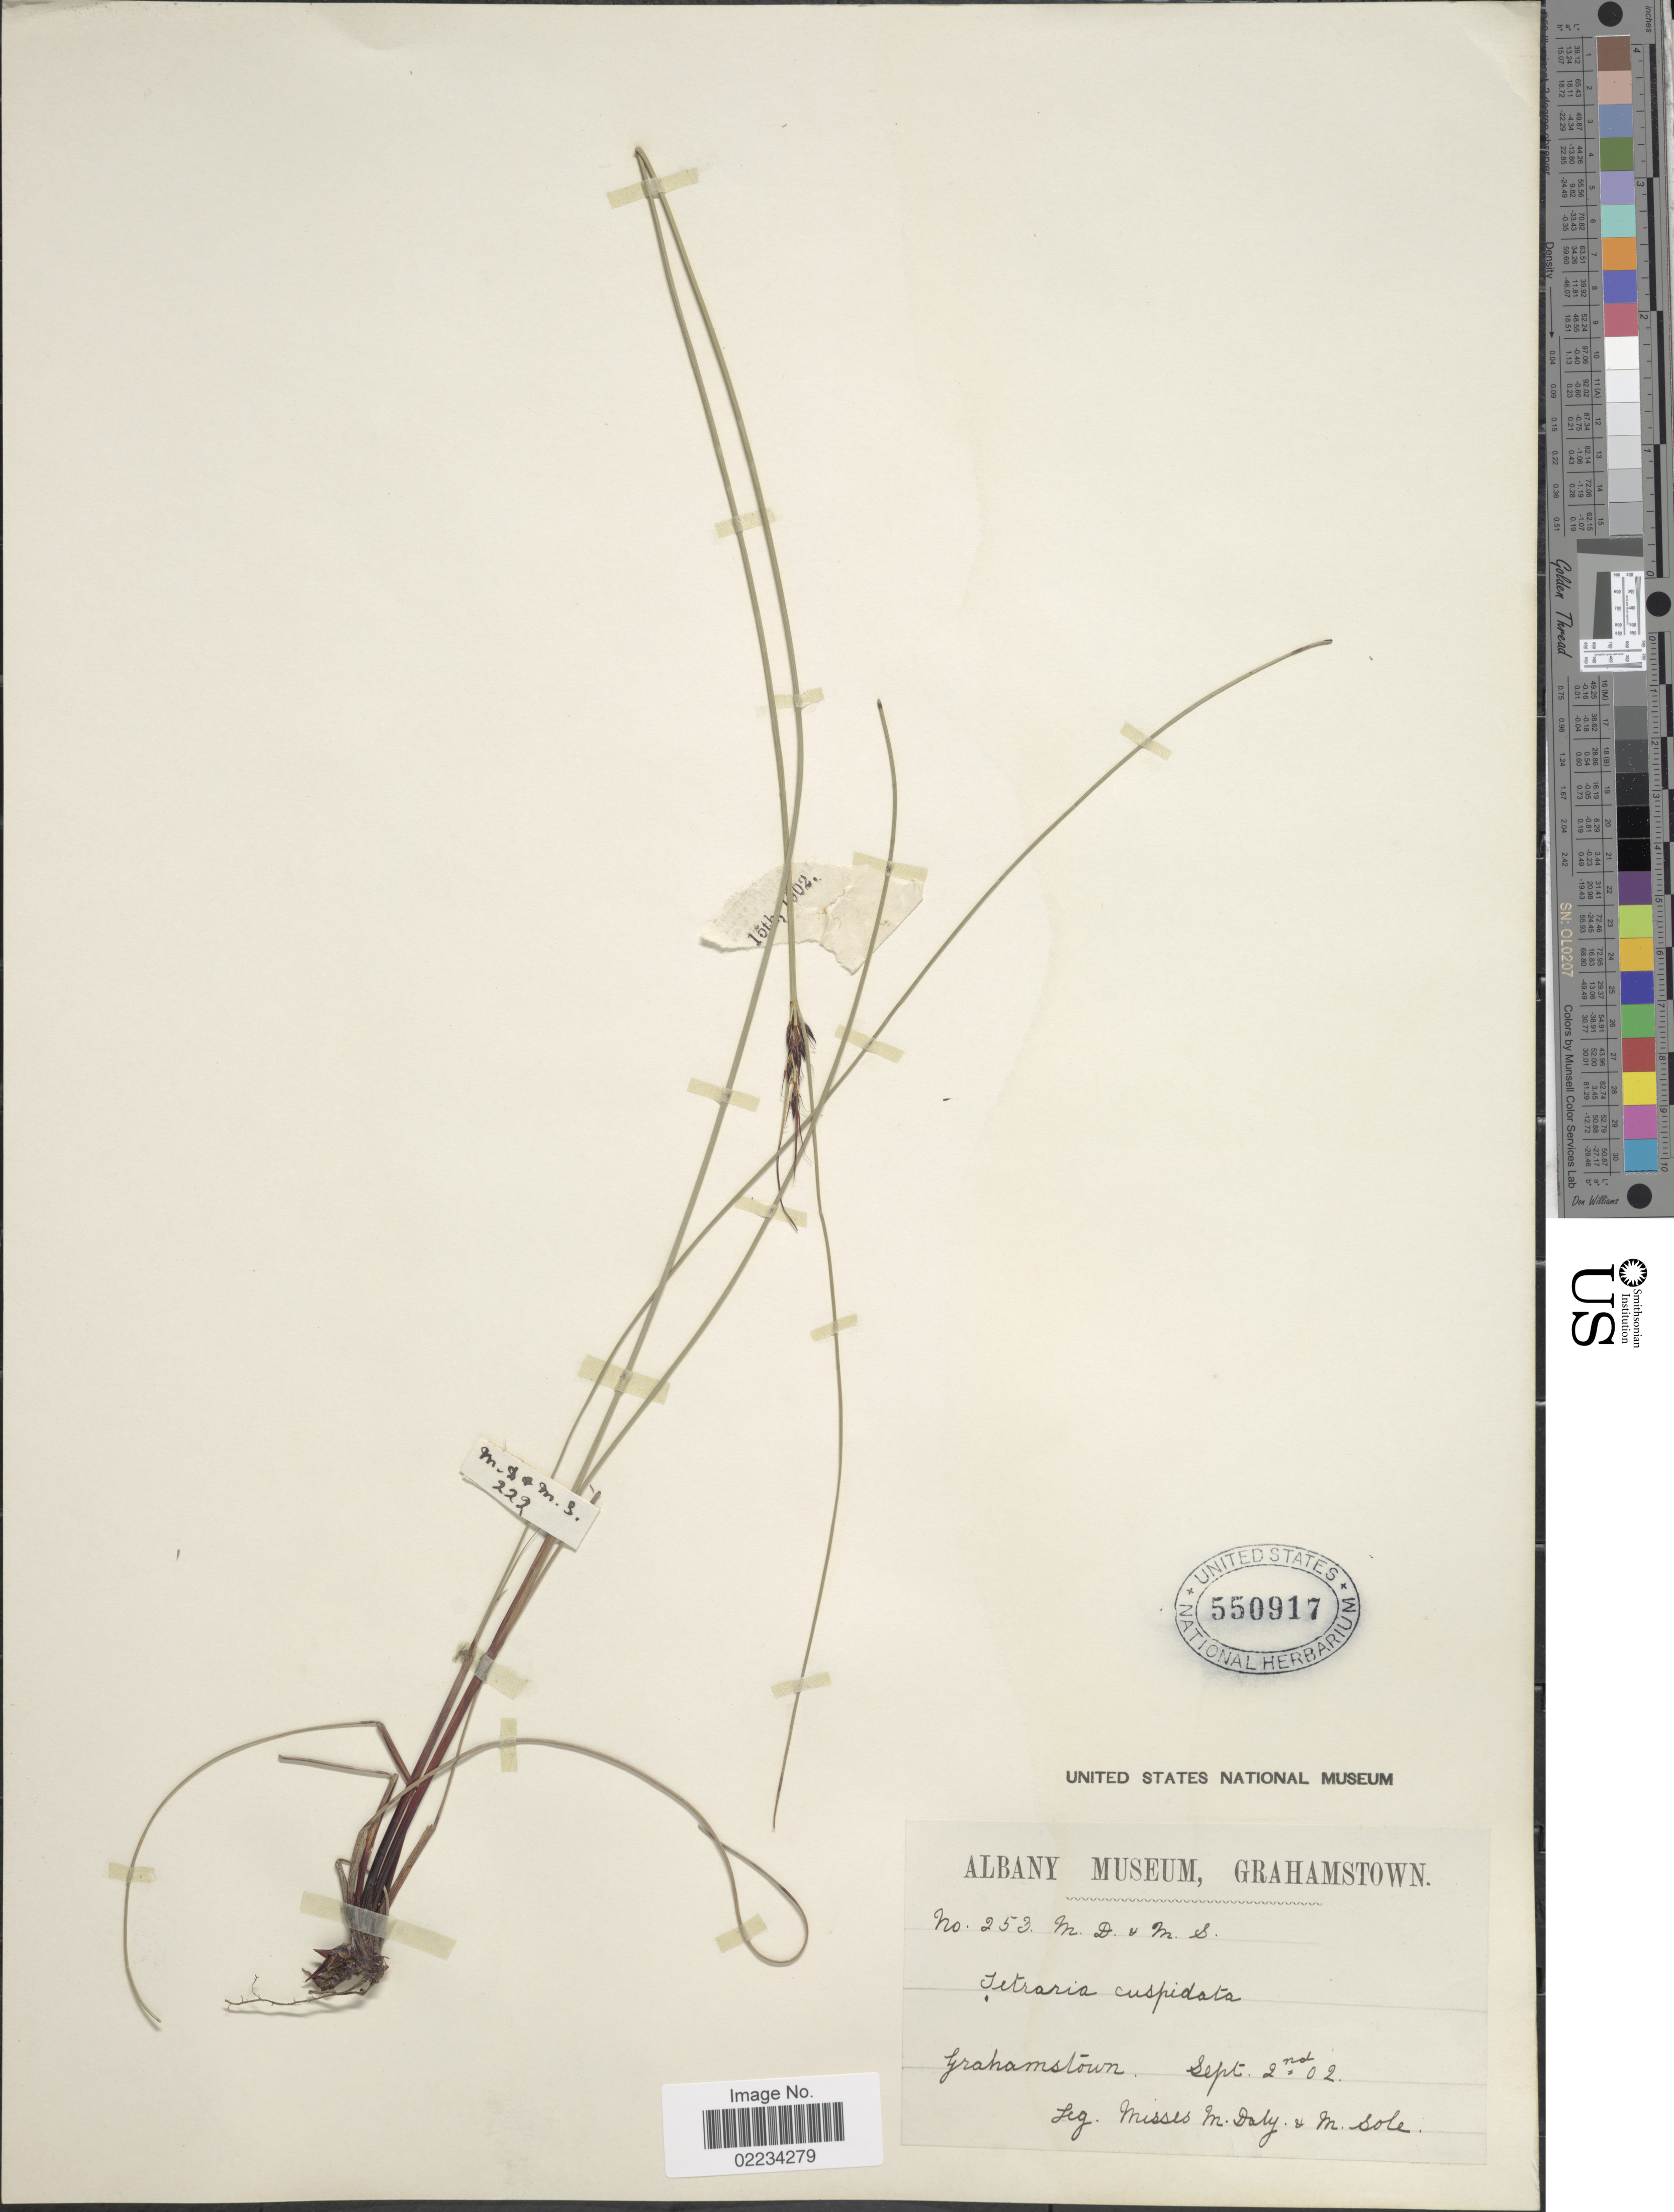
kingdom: Plantae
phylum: Tracheophyta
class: Liliopsida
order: Poales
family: Cyperaceae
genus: Schoenus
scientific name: Schoenus graciliculmis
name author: T.L. Elliott & Muasya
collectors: M. Daly & M. Sole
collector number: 253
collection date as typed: Transcribed d/m/y: 2/9/2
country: South Africa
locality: Grahamstown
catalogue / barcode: US 550917